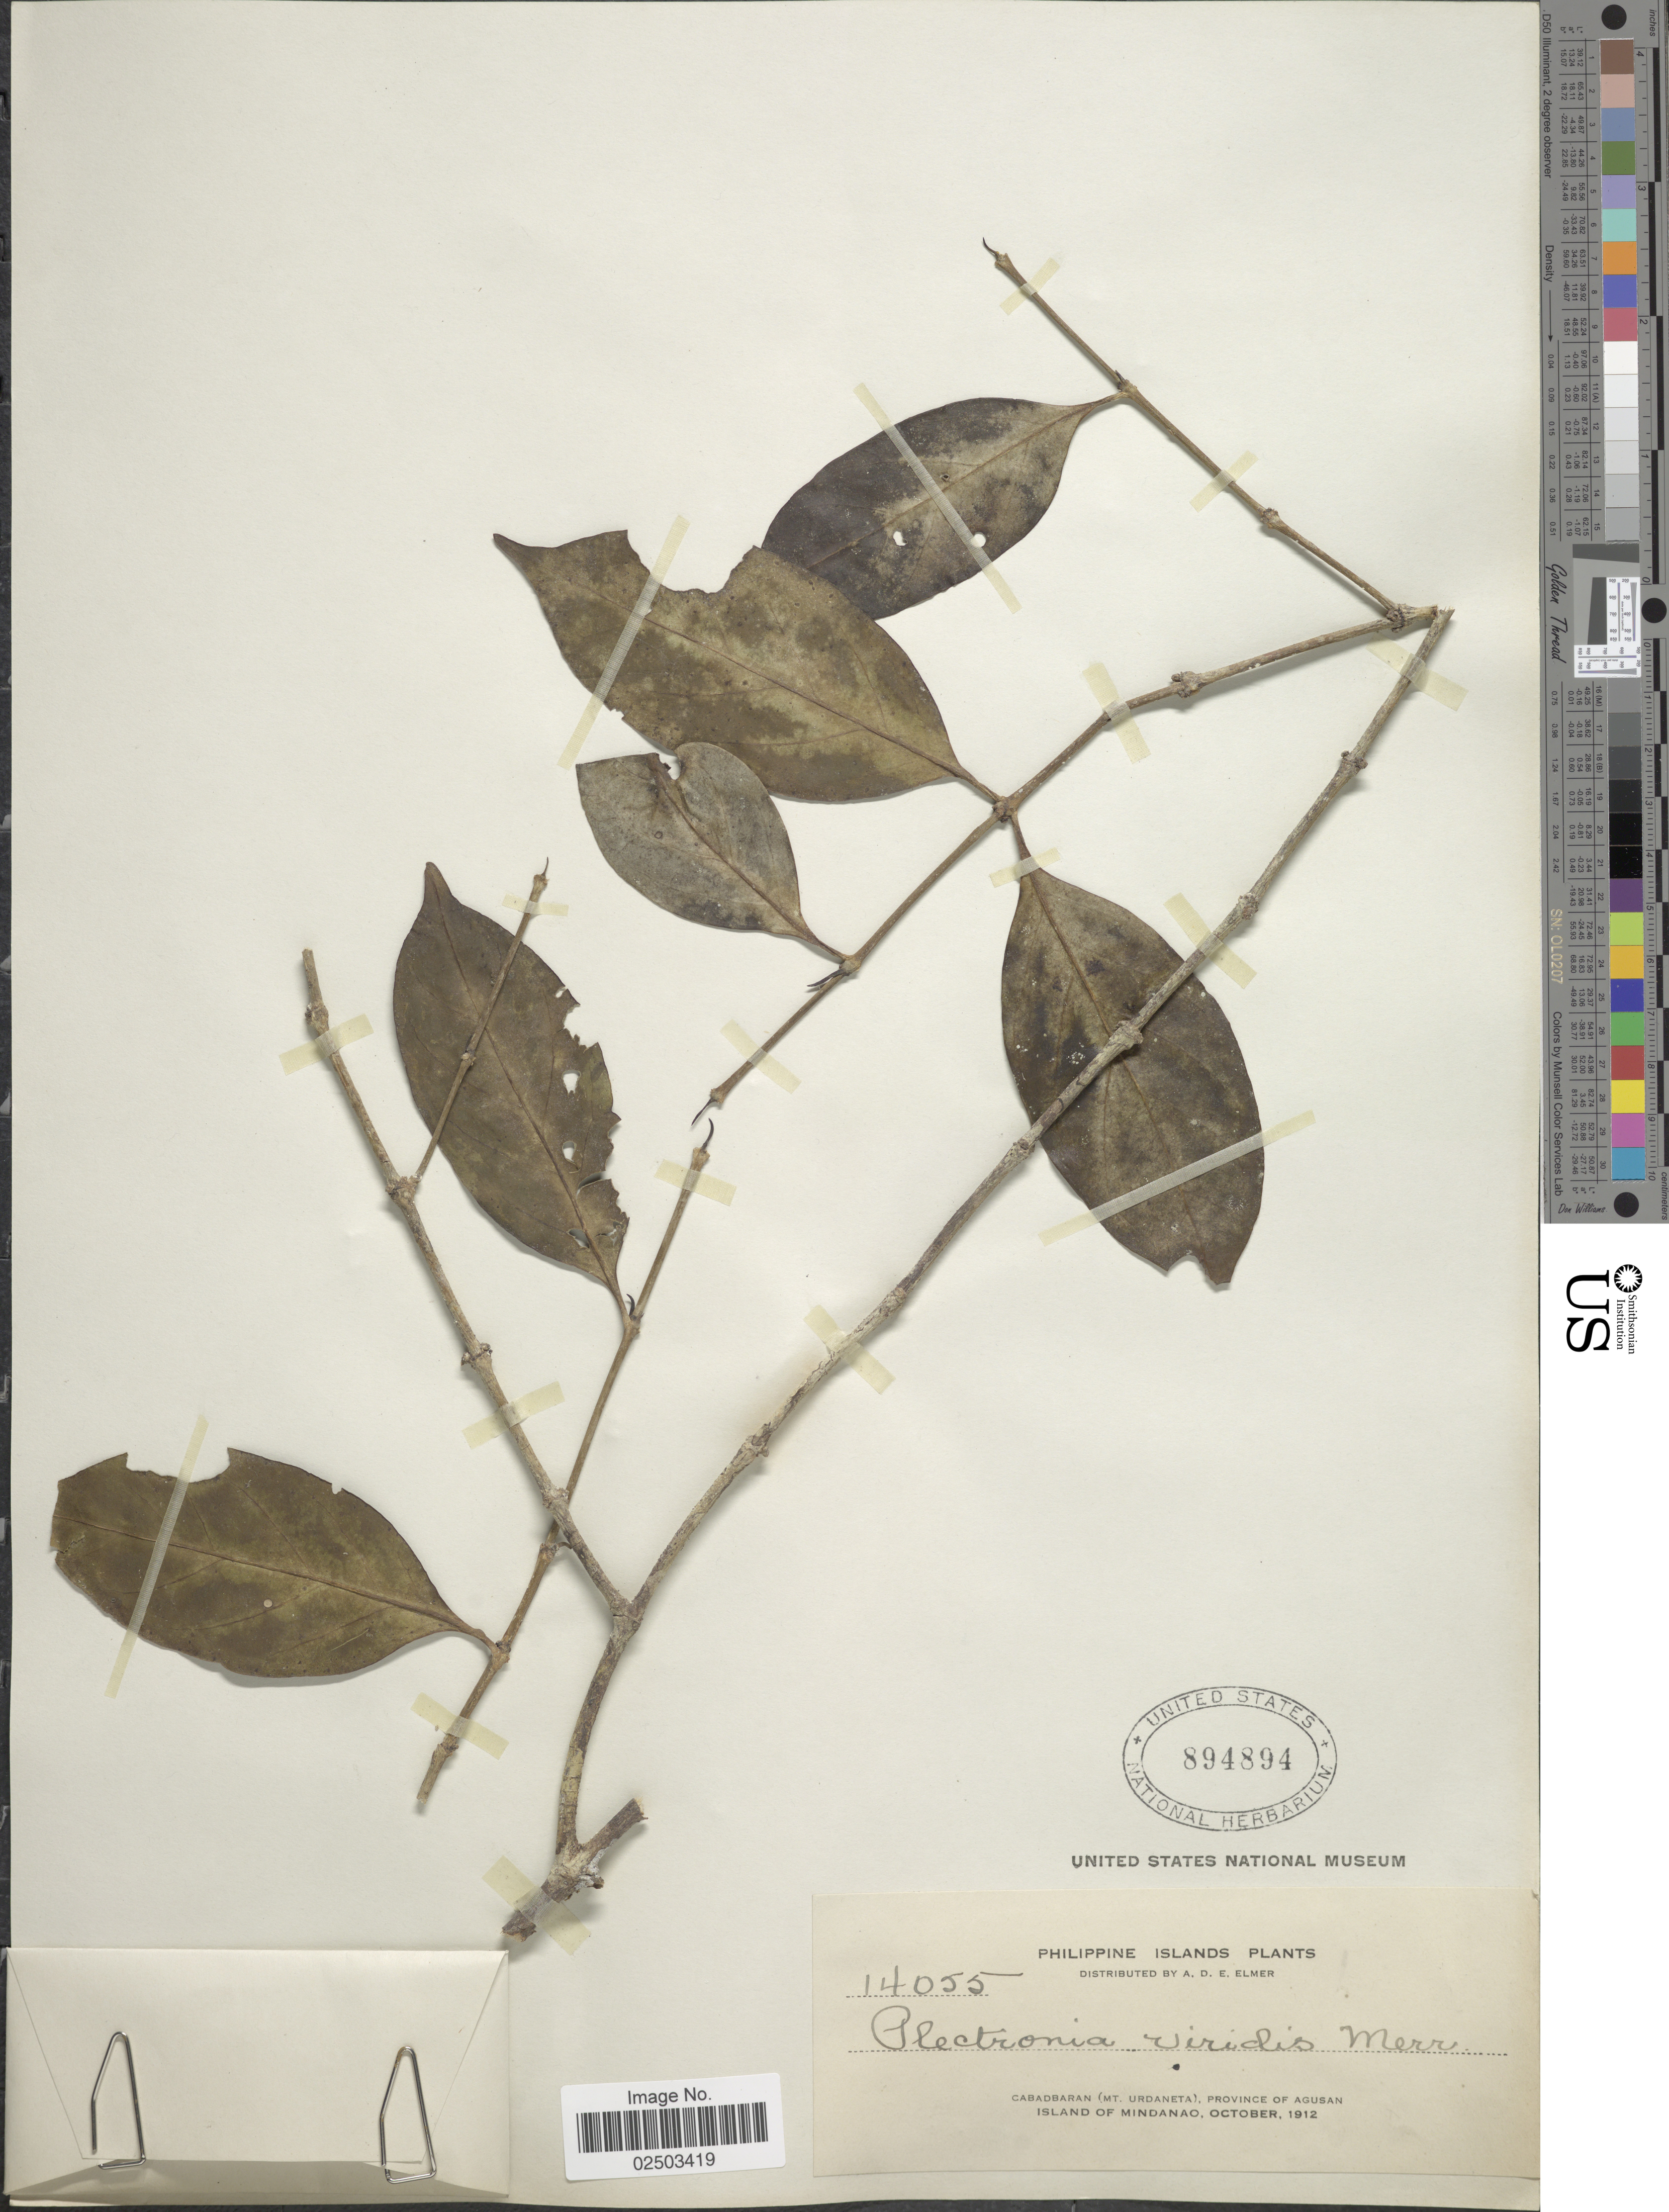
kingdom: Plantae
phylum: Tracheophyta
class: Magnoliopsida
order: Gentianales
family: Rubiaceae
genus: Canthium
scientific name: Canthium glandulosum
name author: (Blanco) Merr.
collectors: A. D. E. Elmer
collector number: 14055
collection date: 1912-10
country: Philippines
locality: Philippine Islands, Cabadbaran (Mt. Urdaneta), Province of Agusan, Island of Mindanao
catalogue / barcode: US 894894